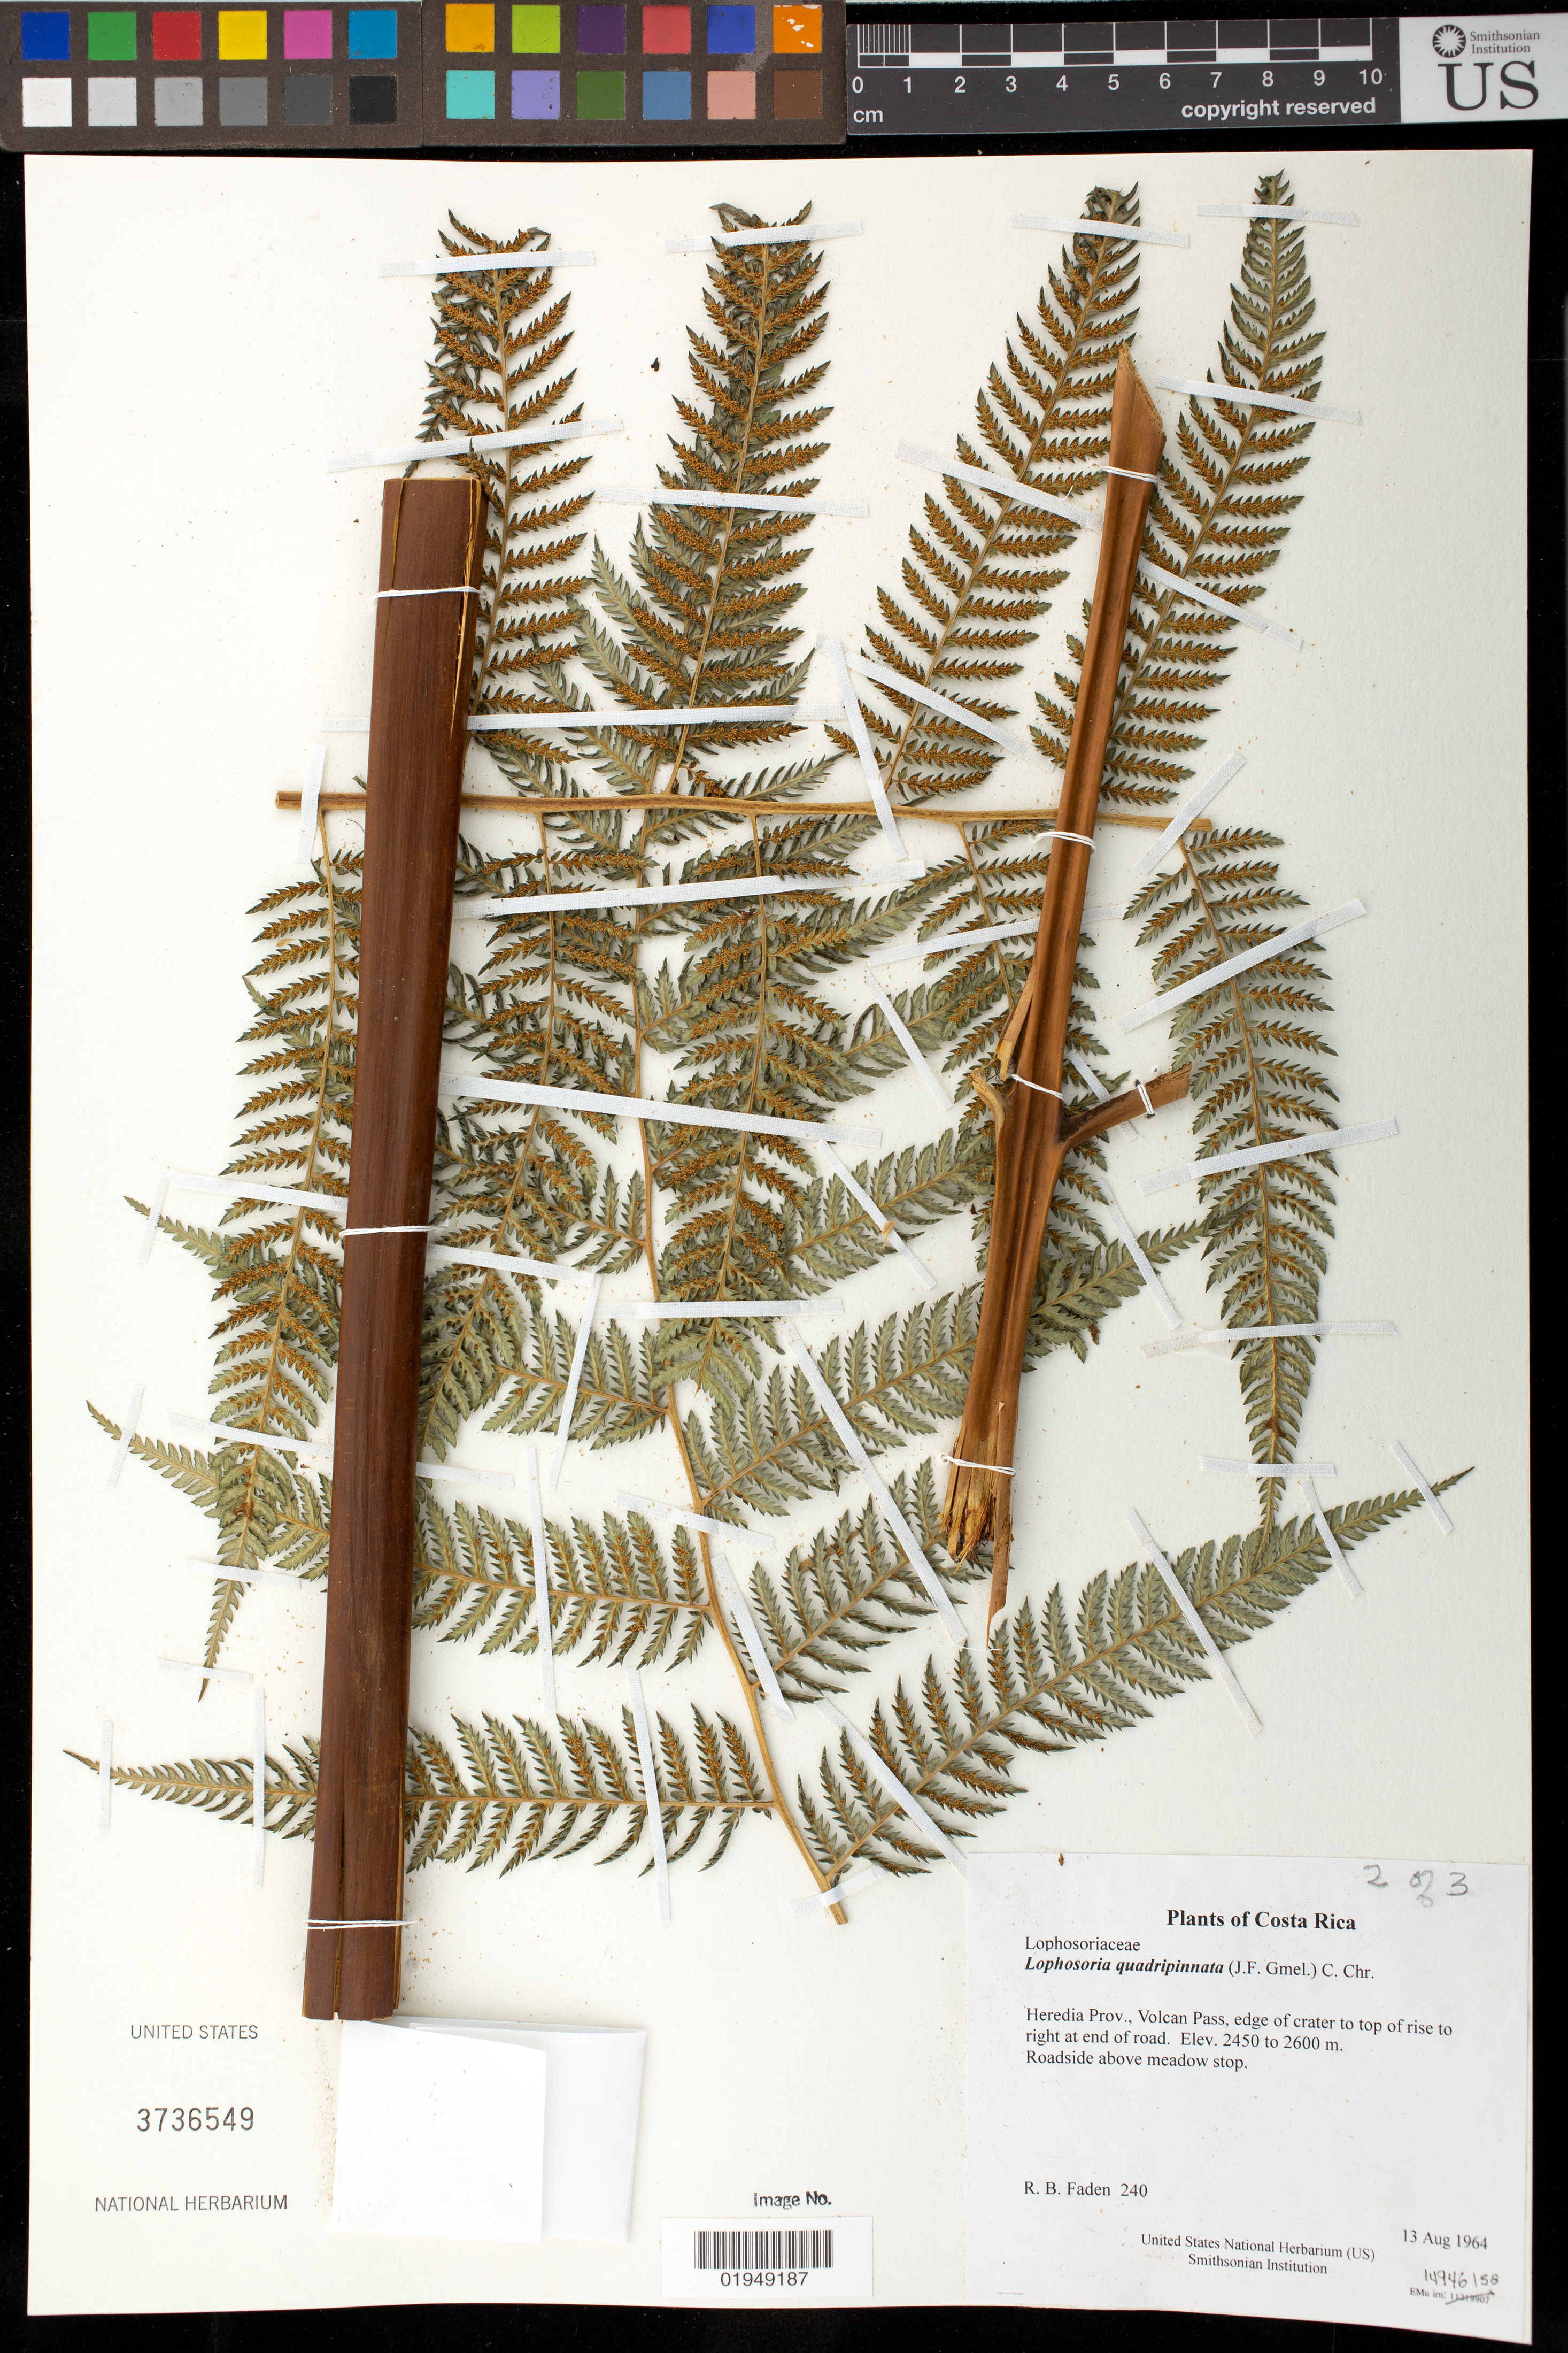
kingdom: Plantae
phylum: Tracheophyta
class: Polypodiopsida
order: Cyatheales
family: Dicksoniaceae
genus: Lophosoria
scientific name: Lophosoria quadripinnata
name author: (J.F. Gmel.) C. Chr.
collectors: R. B. Faden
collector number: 240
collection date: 1964-08-13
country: Costa Rica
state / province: Heredia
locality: Volcan Pass, edge of crater to top of rise to right at end of road.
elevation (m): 2450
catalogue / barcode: US 3736549